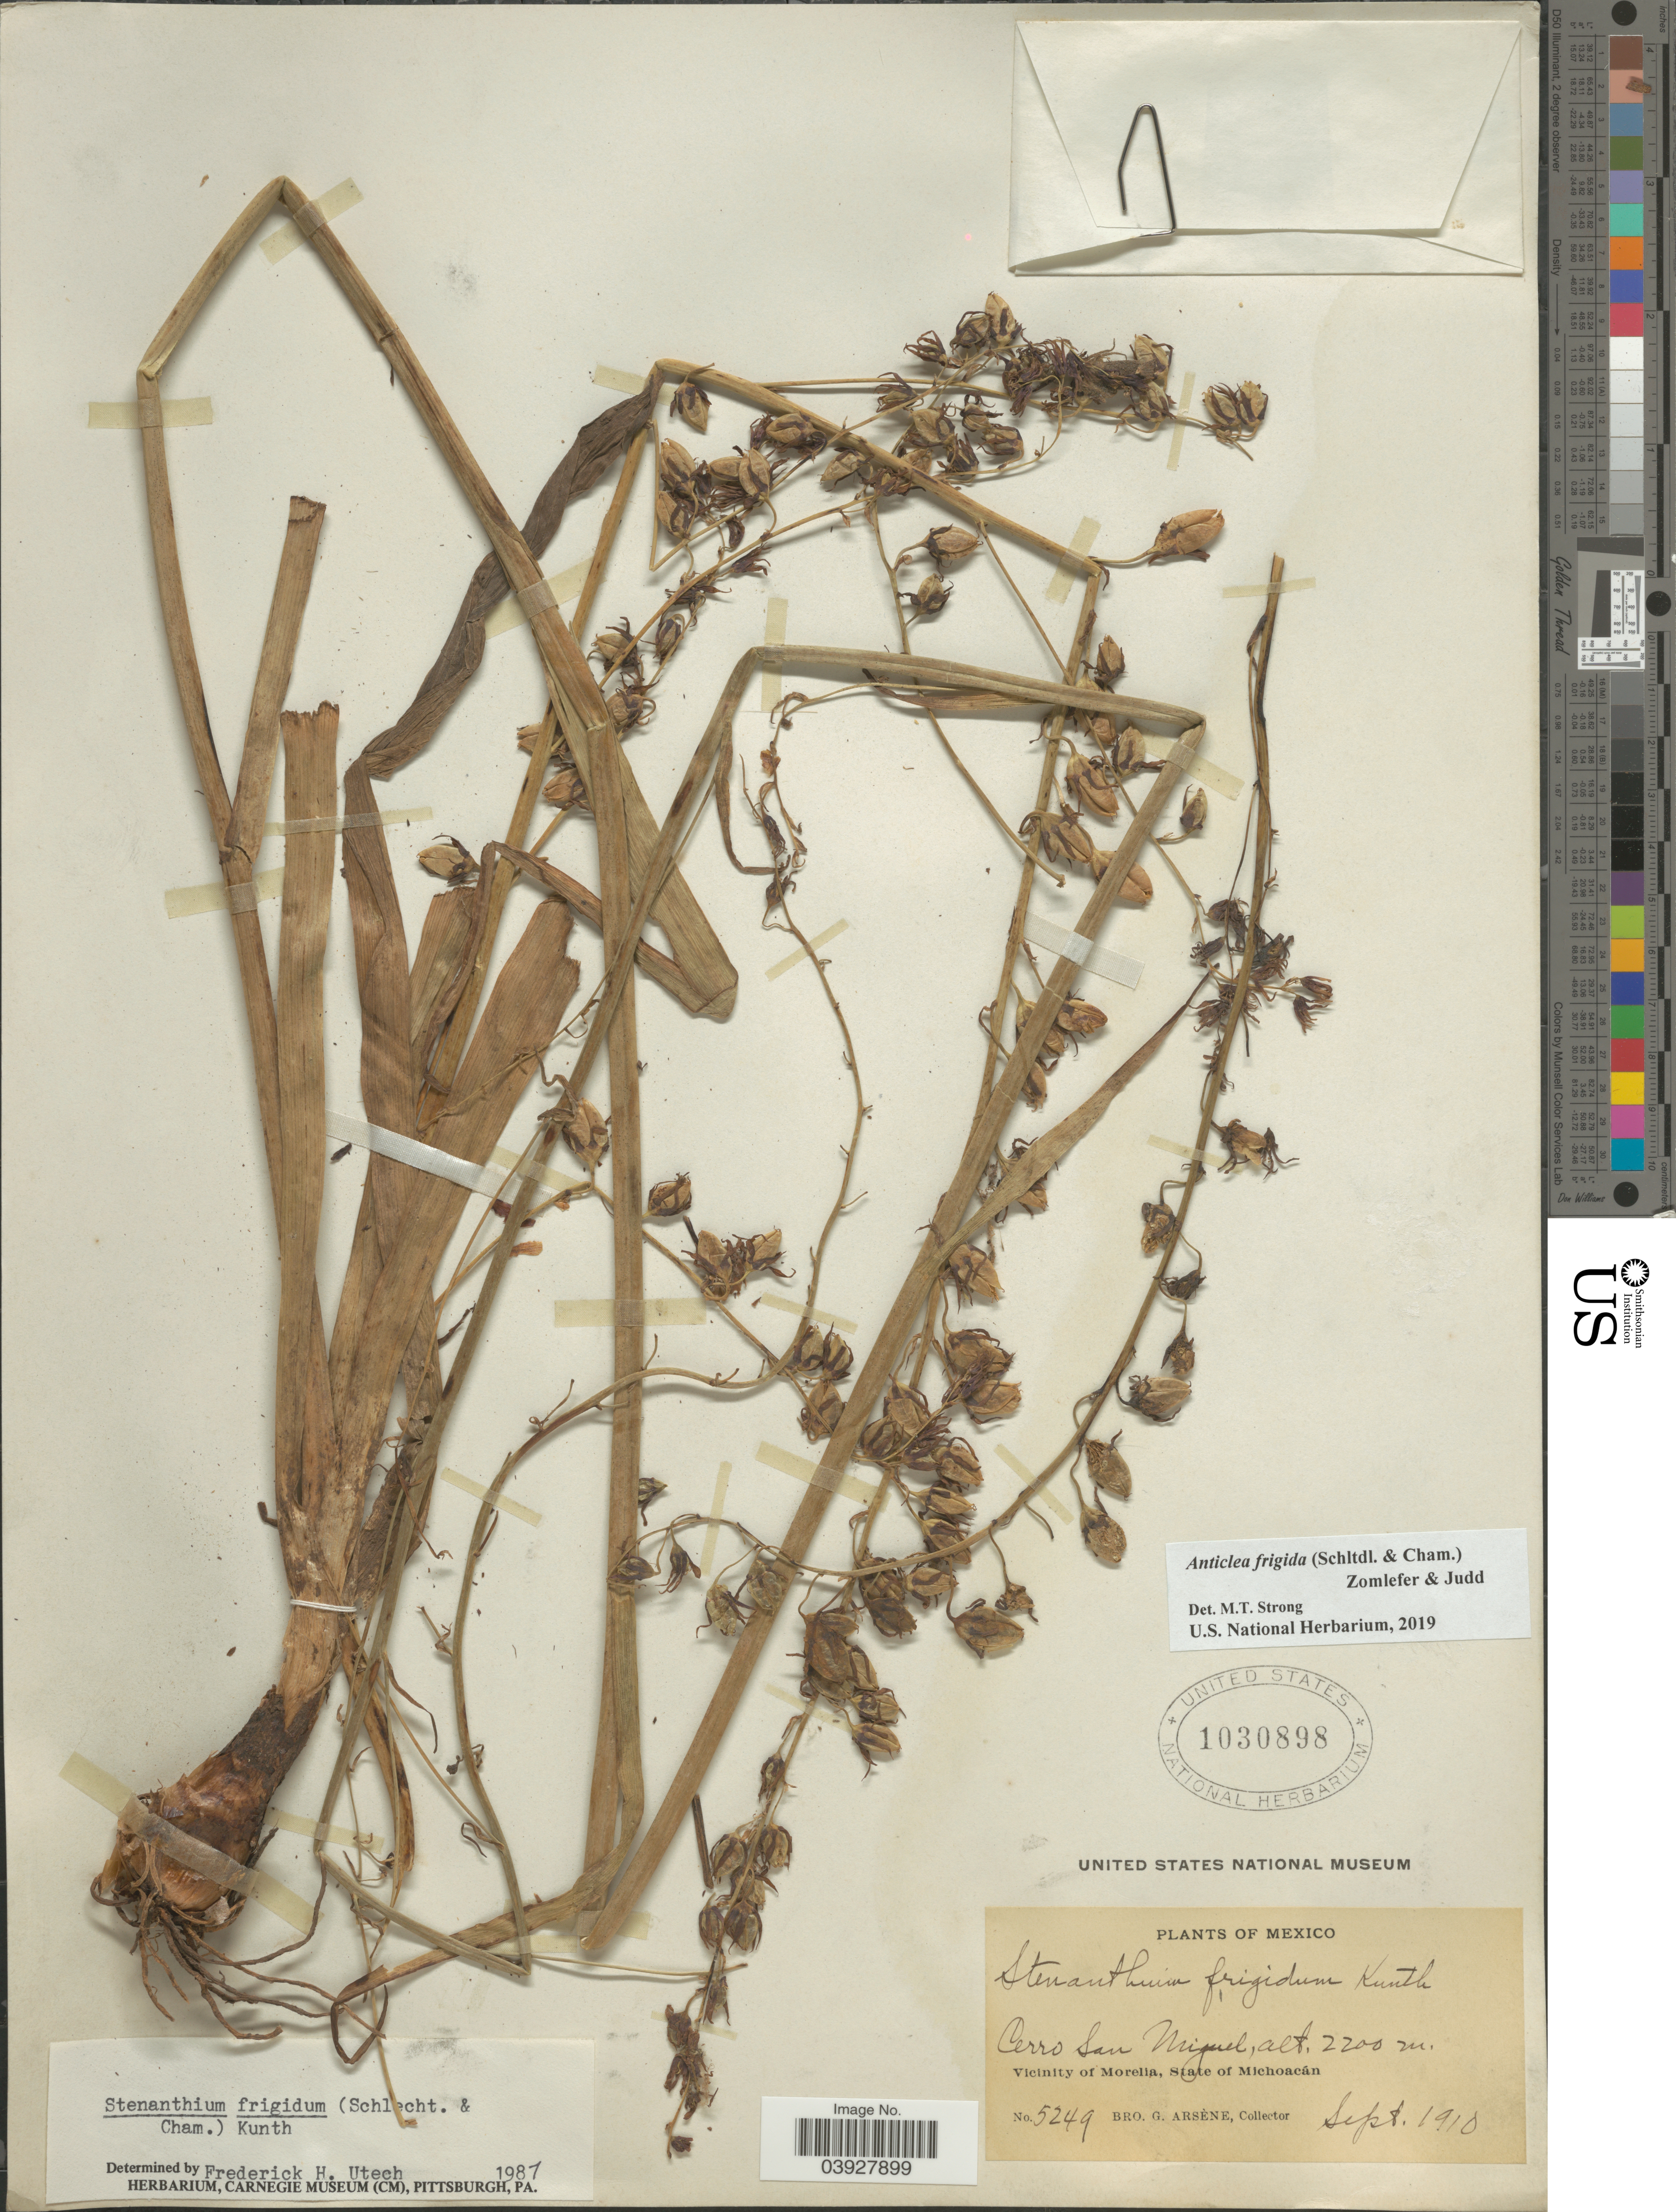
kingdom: Plantae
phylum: Tracheophyta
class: Liliopsida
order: Liliales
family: Melanthiaceae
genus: Anticlea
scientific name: Anticlea frigida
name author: (Schltdl. & Cham.) Zomlefer & Judd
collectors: Bro. G. Arsène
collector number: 5249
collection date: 1910-09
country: Mexico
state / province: Michoacán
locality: Cerro San Miguel. Vicinity of Morelia.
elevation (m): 2200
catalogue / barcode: US 1030898